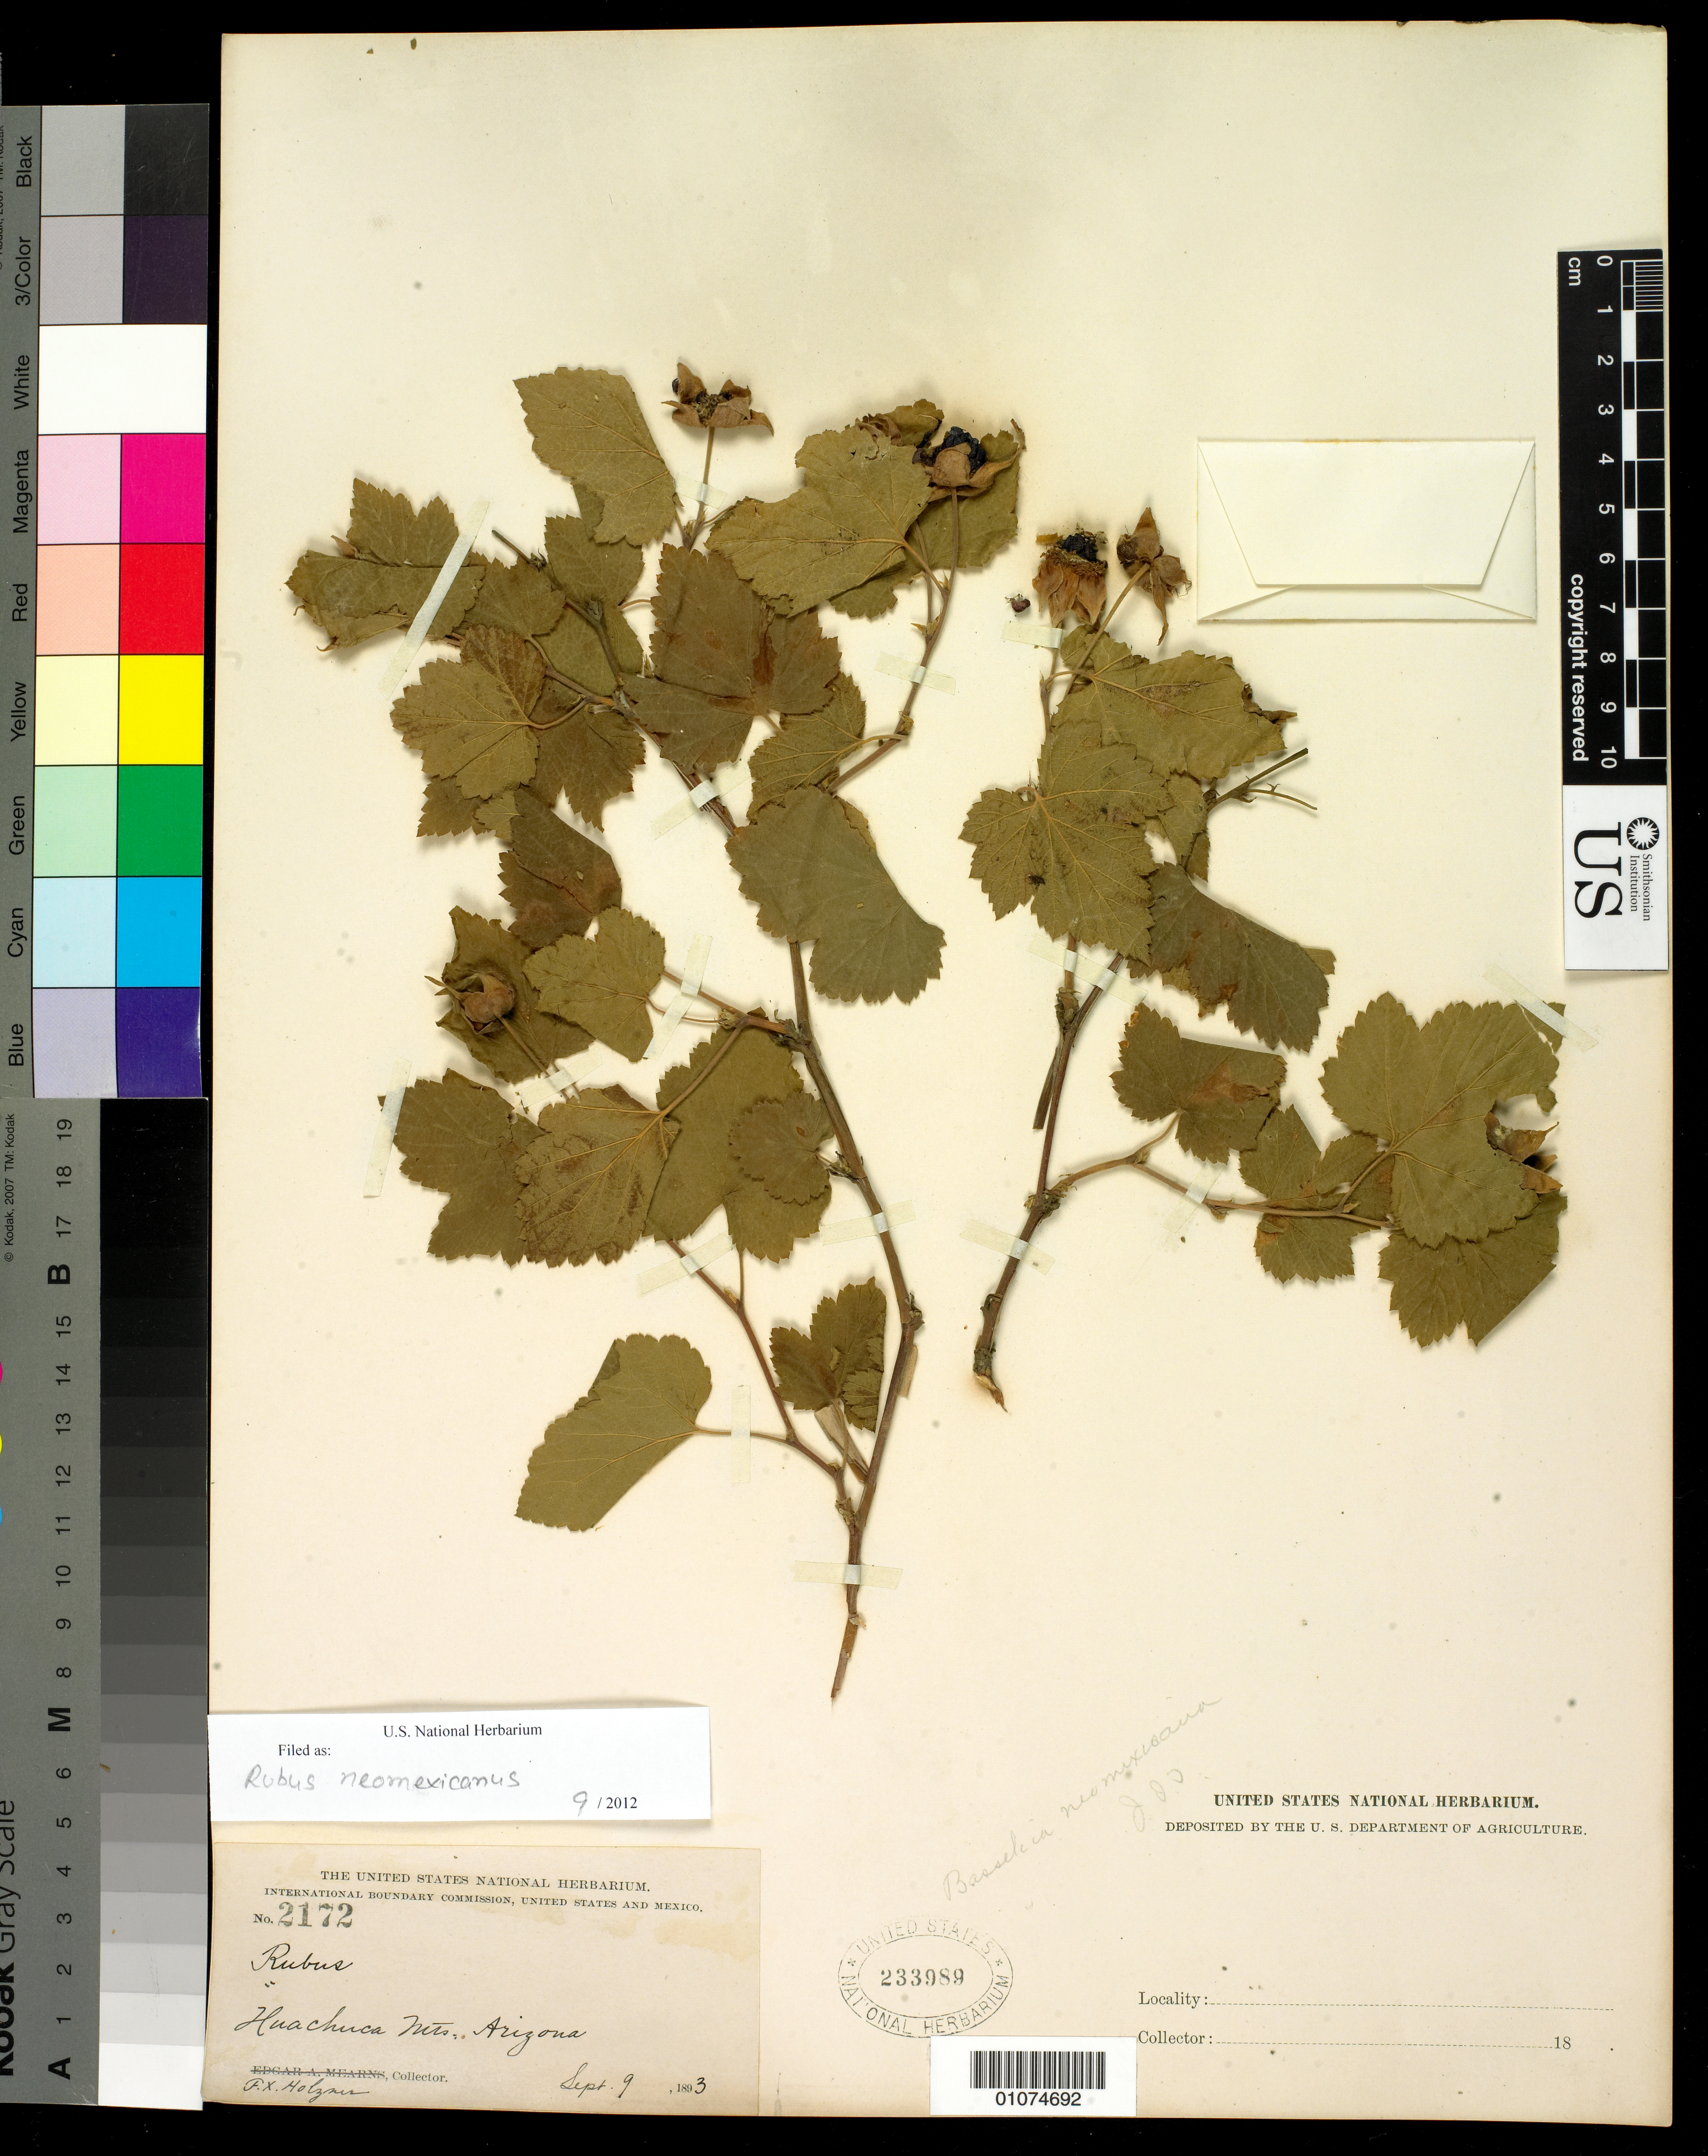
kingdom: Plantae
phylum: Tracheophyta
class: Magnoliopsida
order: Rosales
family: Rosaceae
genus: Rubus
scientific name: Rubus neomexicanus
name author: A. Gray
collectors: F. Holymer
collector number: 2172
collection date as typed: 09 Sep 1893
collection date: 1893-09-09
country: United States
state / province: Arizona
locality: Huachuca Mountain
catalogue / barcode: US 233989